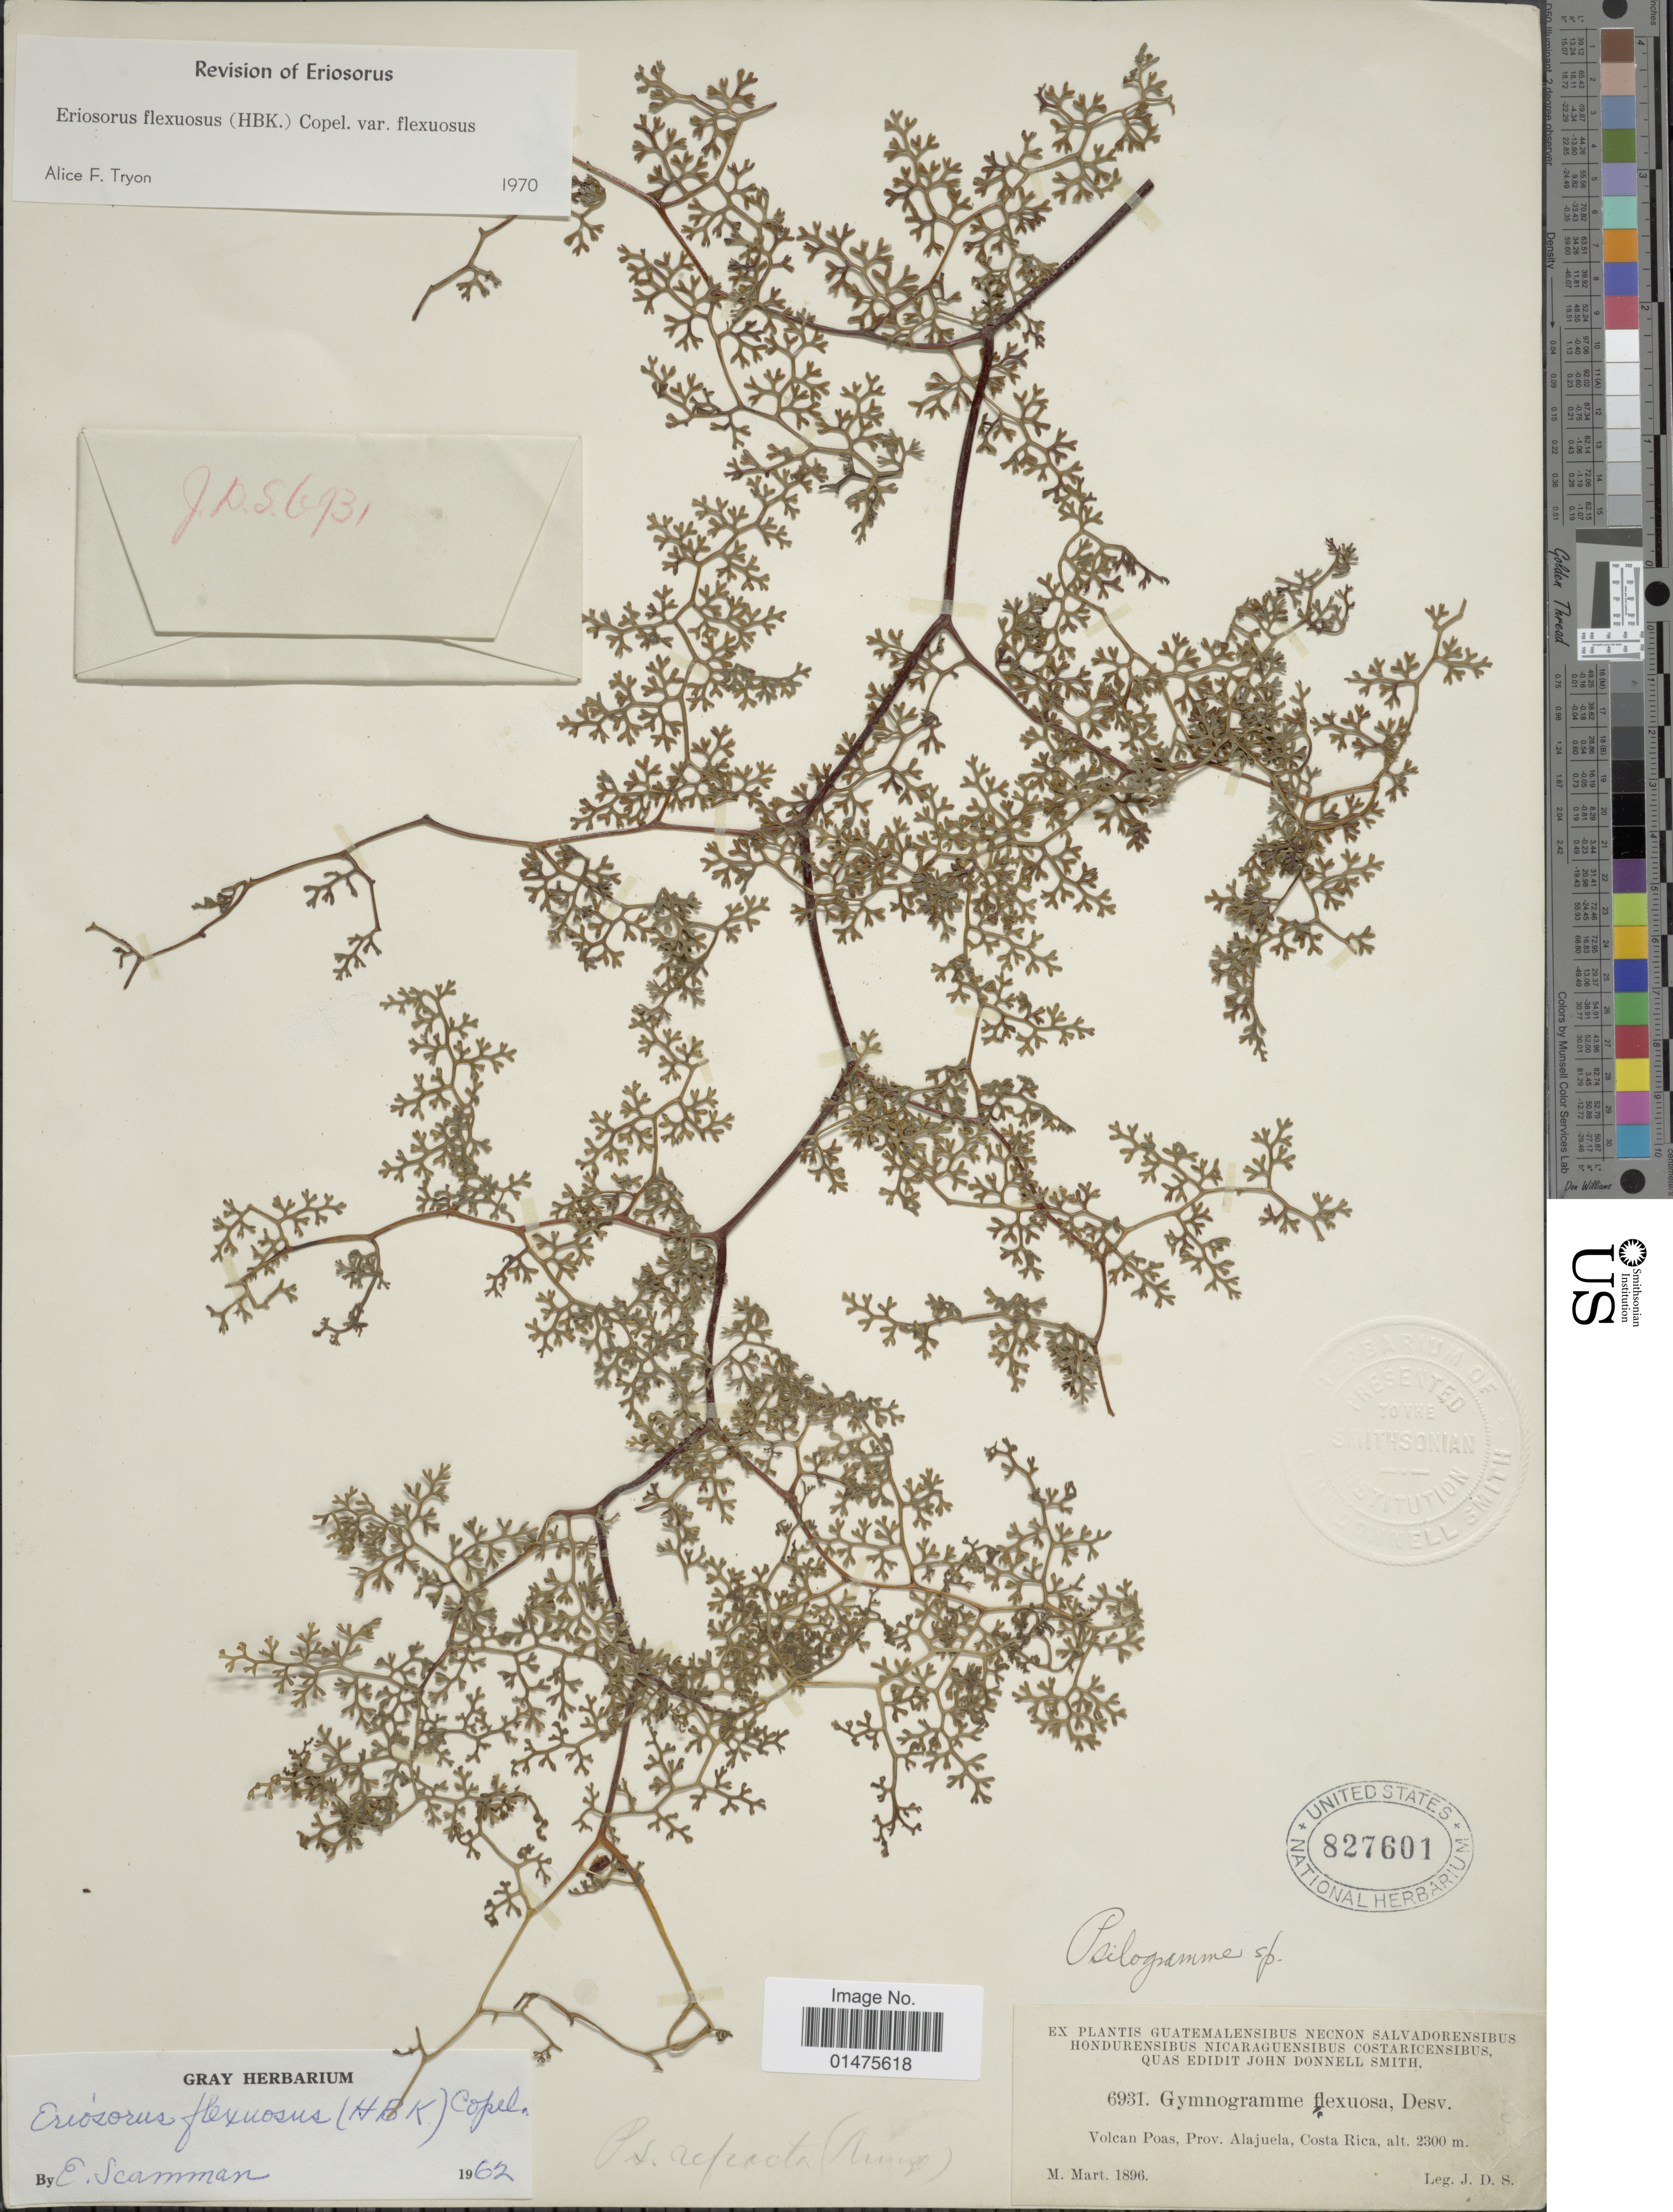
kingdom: Plantae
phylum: Tracheophyta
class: Polypodiopsida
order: Polypodiales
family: Pteridaceae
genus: Jamesonia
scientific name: Jamesonia flexuosa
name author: (Humb. & Bonpl.) Christenh.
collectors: J. D. Smith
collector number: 6931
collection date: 1896-03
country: Costa Rica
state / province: Alajuela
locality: Volcan Poas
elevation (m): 2300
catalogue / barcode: US 827601